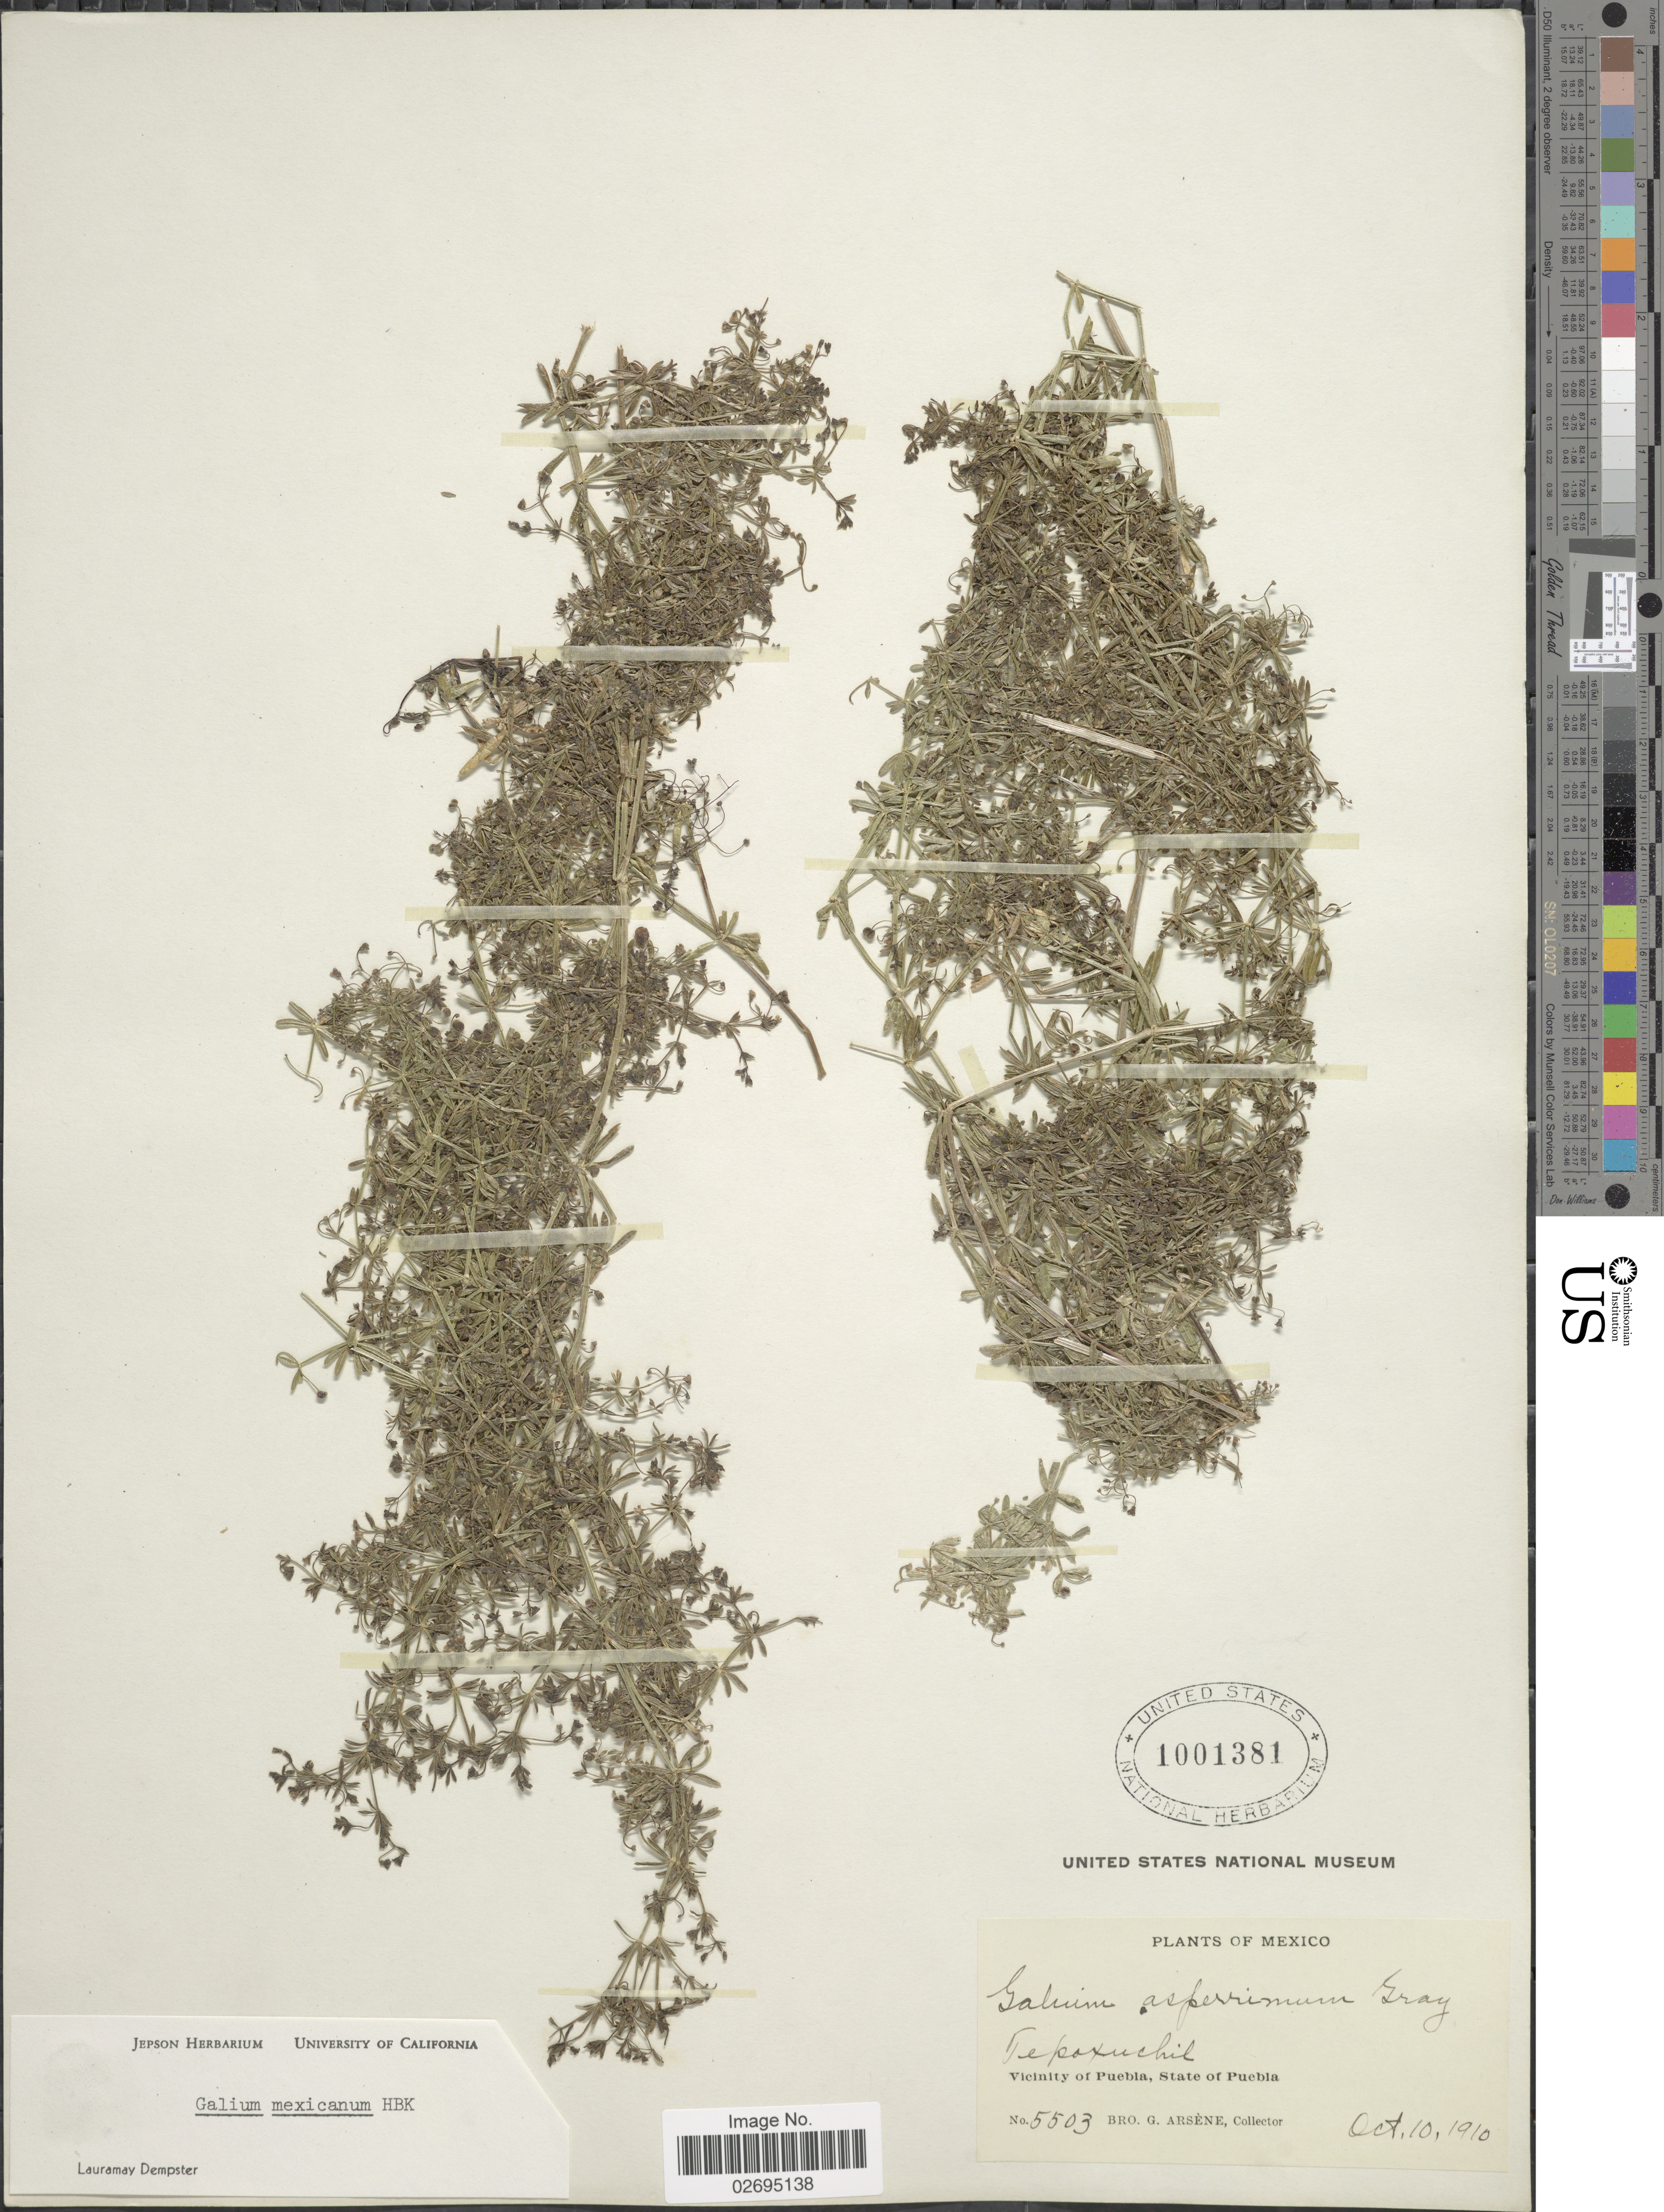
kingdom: Plantae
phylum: Tracheophyta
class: Magnoliopsida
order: Gentianales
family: Rubiaceae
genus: Galium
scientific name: Galium mexicanum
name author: Kunth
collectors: Bro. G. Arsène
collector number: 5503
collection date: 1910-10-10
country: Mexico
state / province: Puebla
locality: Tepoxuchil. Vicinity of Puebla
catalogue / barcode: US 1001381